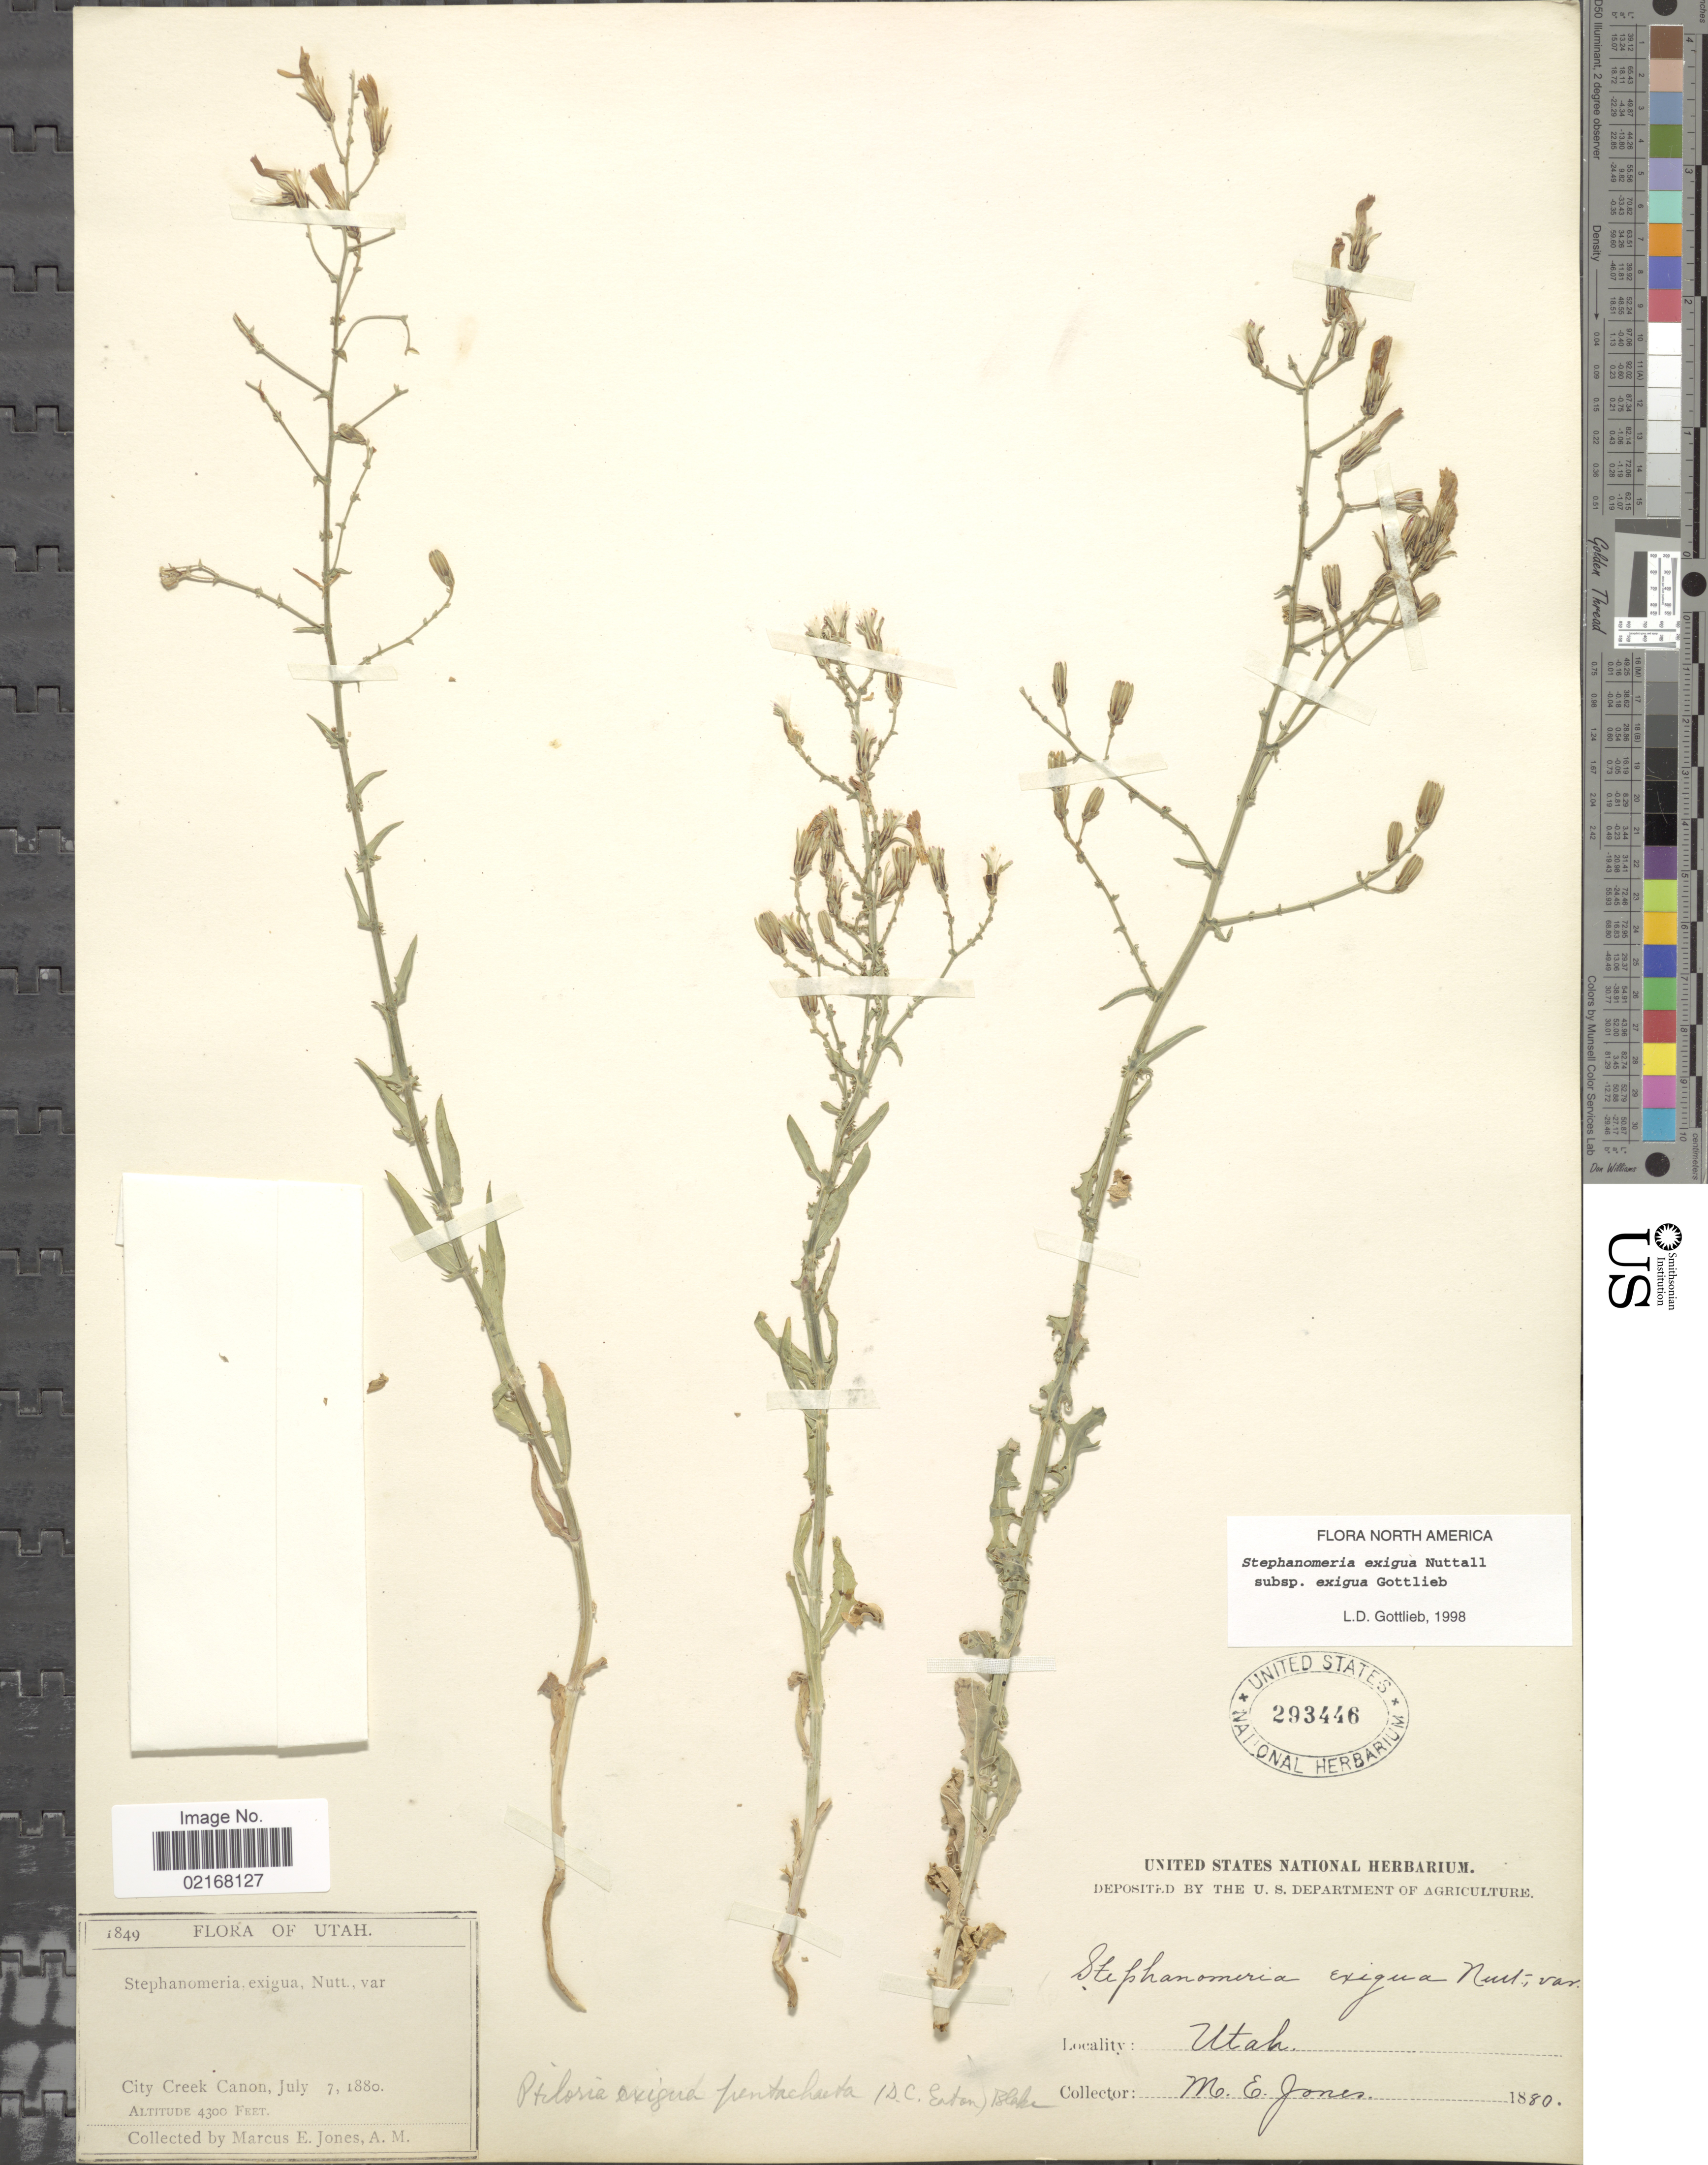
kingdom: Plantae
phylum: Tracheophyta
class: Magnoliopsida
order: Asterales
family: Asteraceae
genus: Stephanomeria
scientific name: Stephanomeria exigua subsp. exigua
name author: Nutt.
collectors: M. E. Jones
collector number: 1849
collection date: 1880-07-07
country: United States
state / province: Utah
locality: City Creek Canon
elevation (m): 1311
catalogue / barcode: US 293446